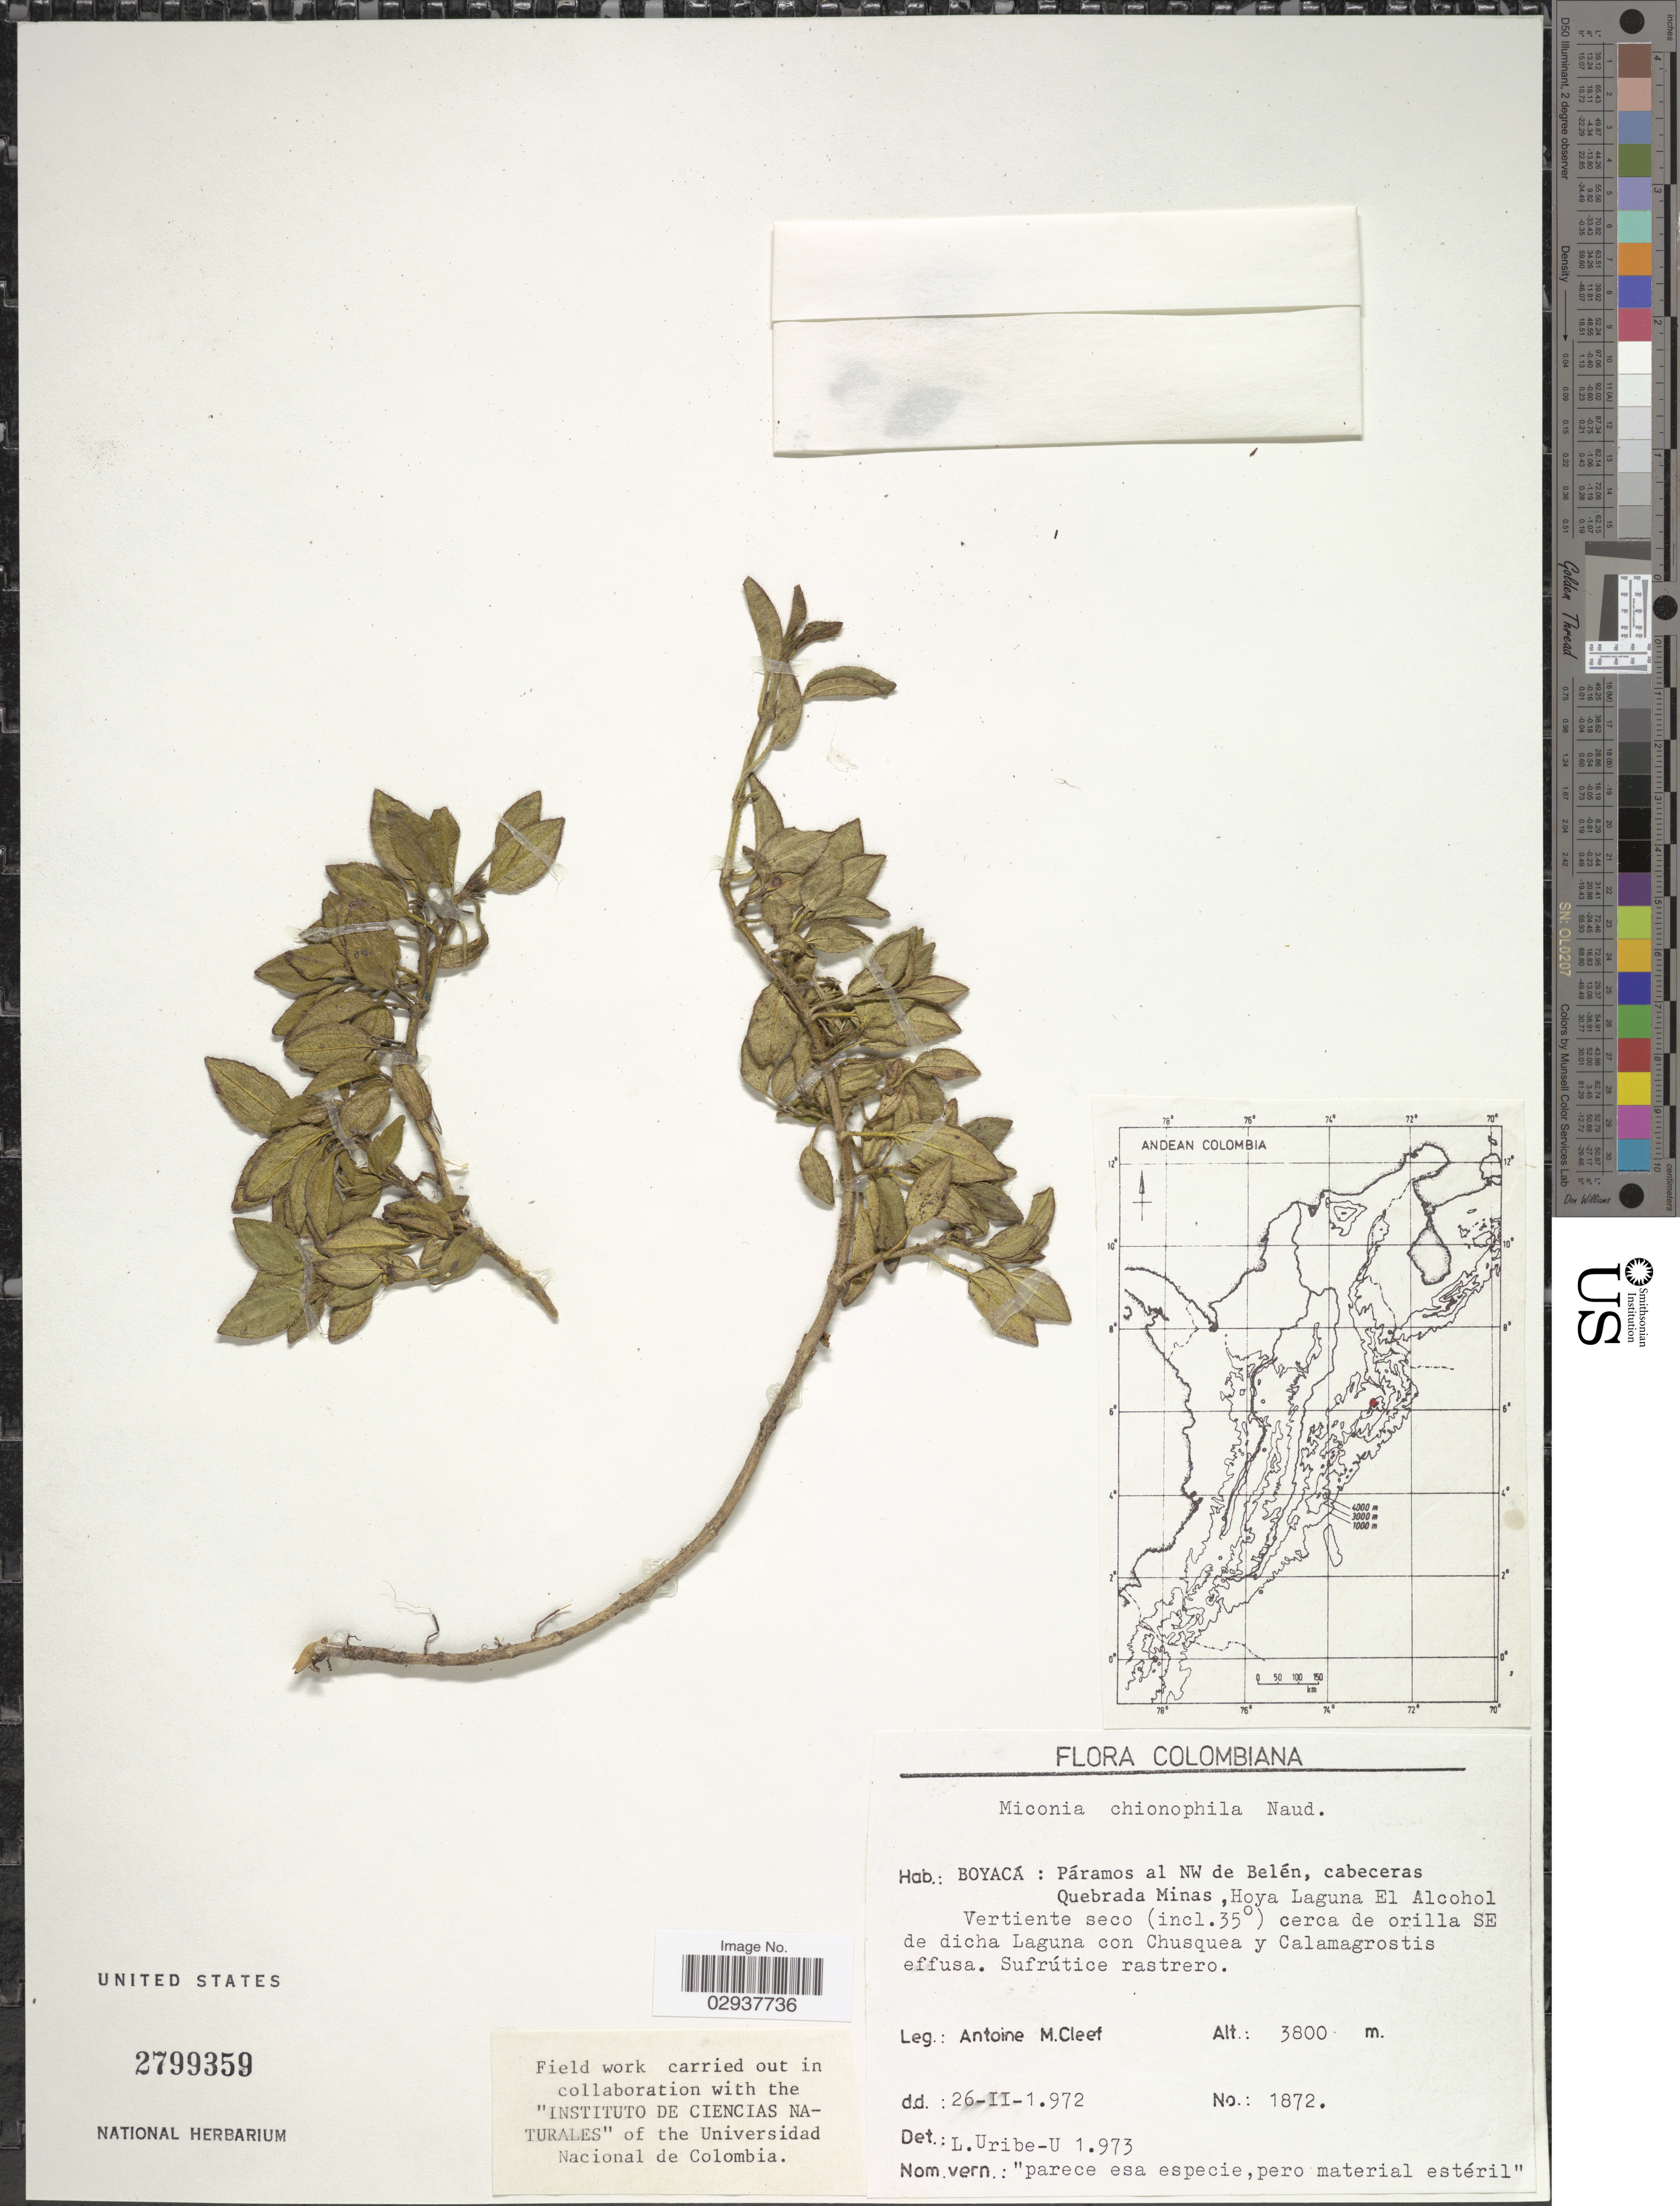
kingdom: Plantae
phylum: Tracheophyta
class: Magnoliopsida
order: Myrtales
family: Melastomataceae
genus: Miconia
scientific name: Miconia chionophila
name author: Naudin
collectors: A. M. Cleef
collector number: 1872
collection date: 1972-02-26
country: Colombia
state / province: Boyacá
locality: Páramos al NW de Belén, cabeceras Quebrada Minas, Hoya Laguna El Alcohol Vertiente seco (incl. 35° ) cerca de orilla SE de dicha Laguna con Chusquea y Calamagrostis effusa.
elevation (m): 3800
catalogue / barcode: US 2799359